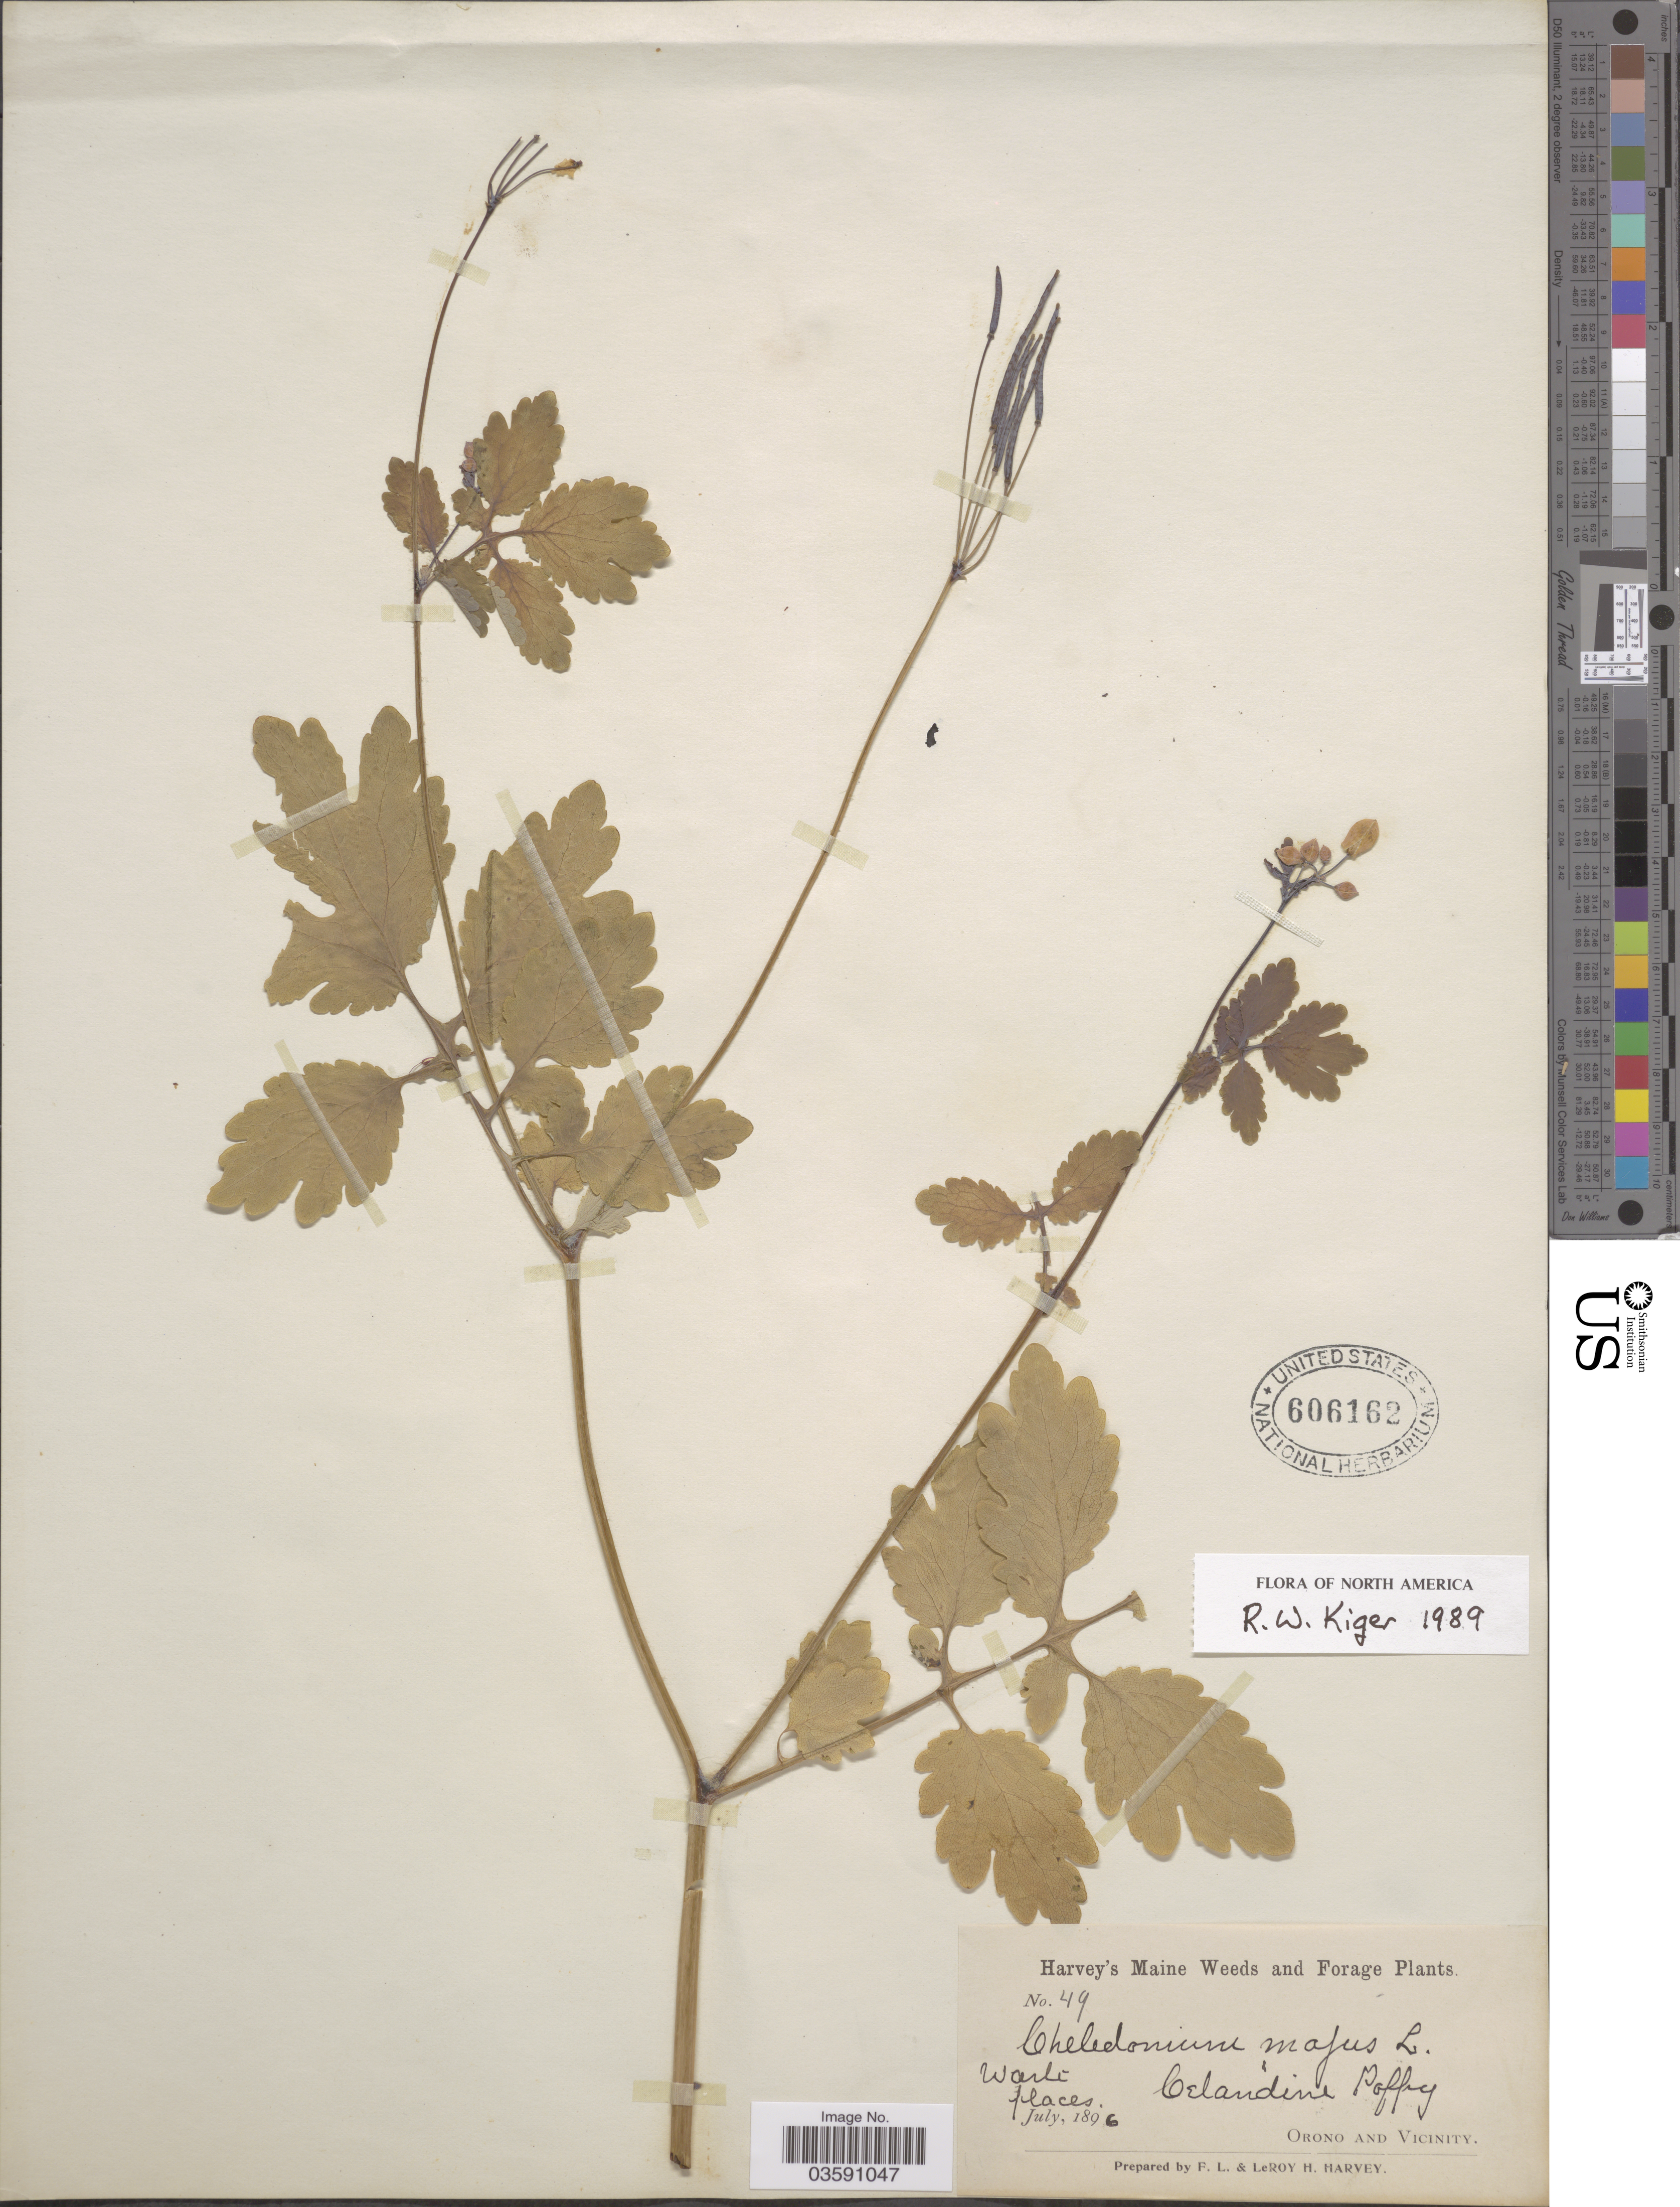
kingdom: Plantae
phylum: Tracheophyta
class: Magnoliopsida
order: Ranunculales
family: Papaveraceae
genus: Chelidonium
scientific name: Chelidonium majus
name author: L.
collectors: F. L. Harvey & L. H. Harvey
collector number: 49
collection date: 1896-07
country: United States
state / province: Maine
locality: Orono and Vicinity.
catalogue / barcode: US 606162